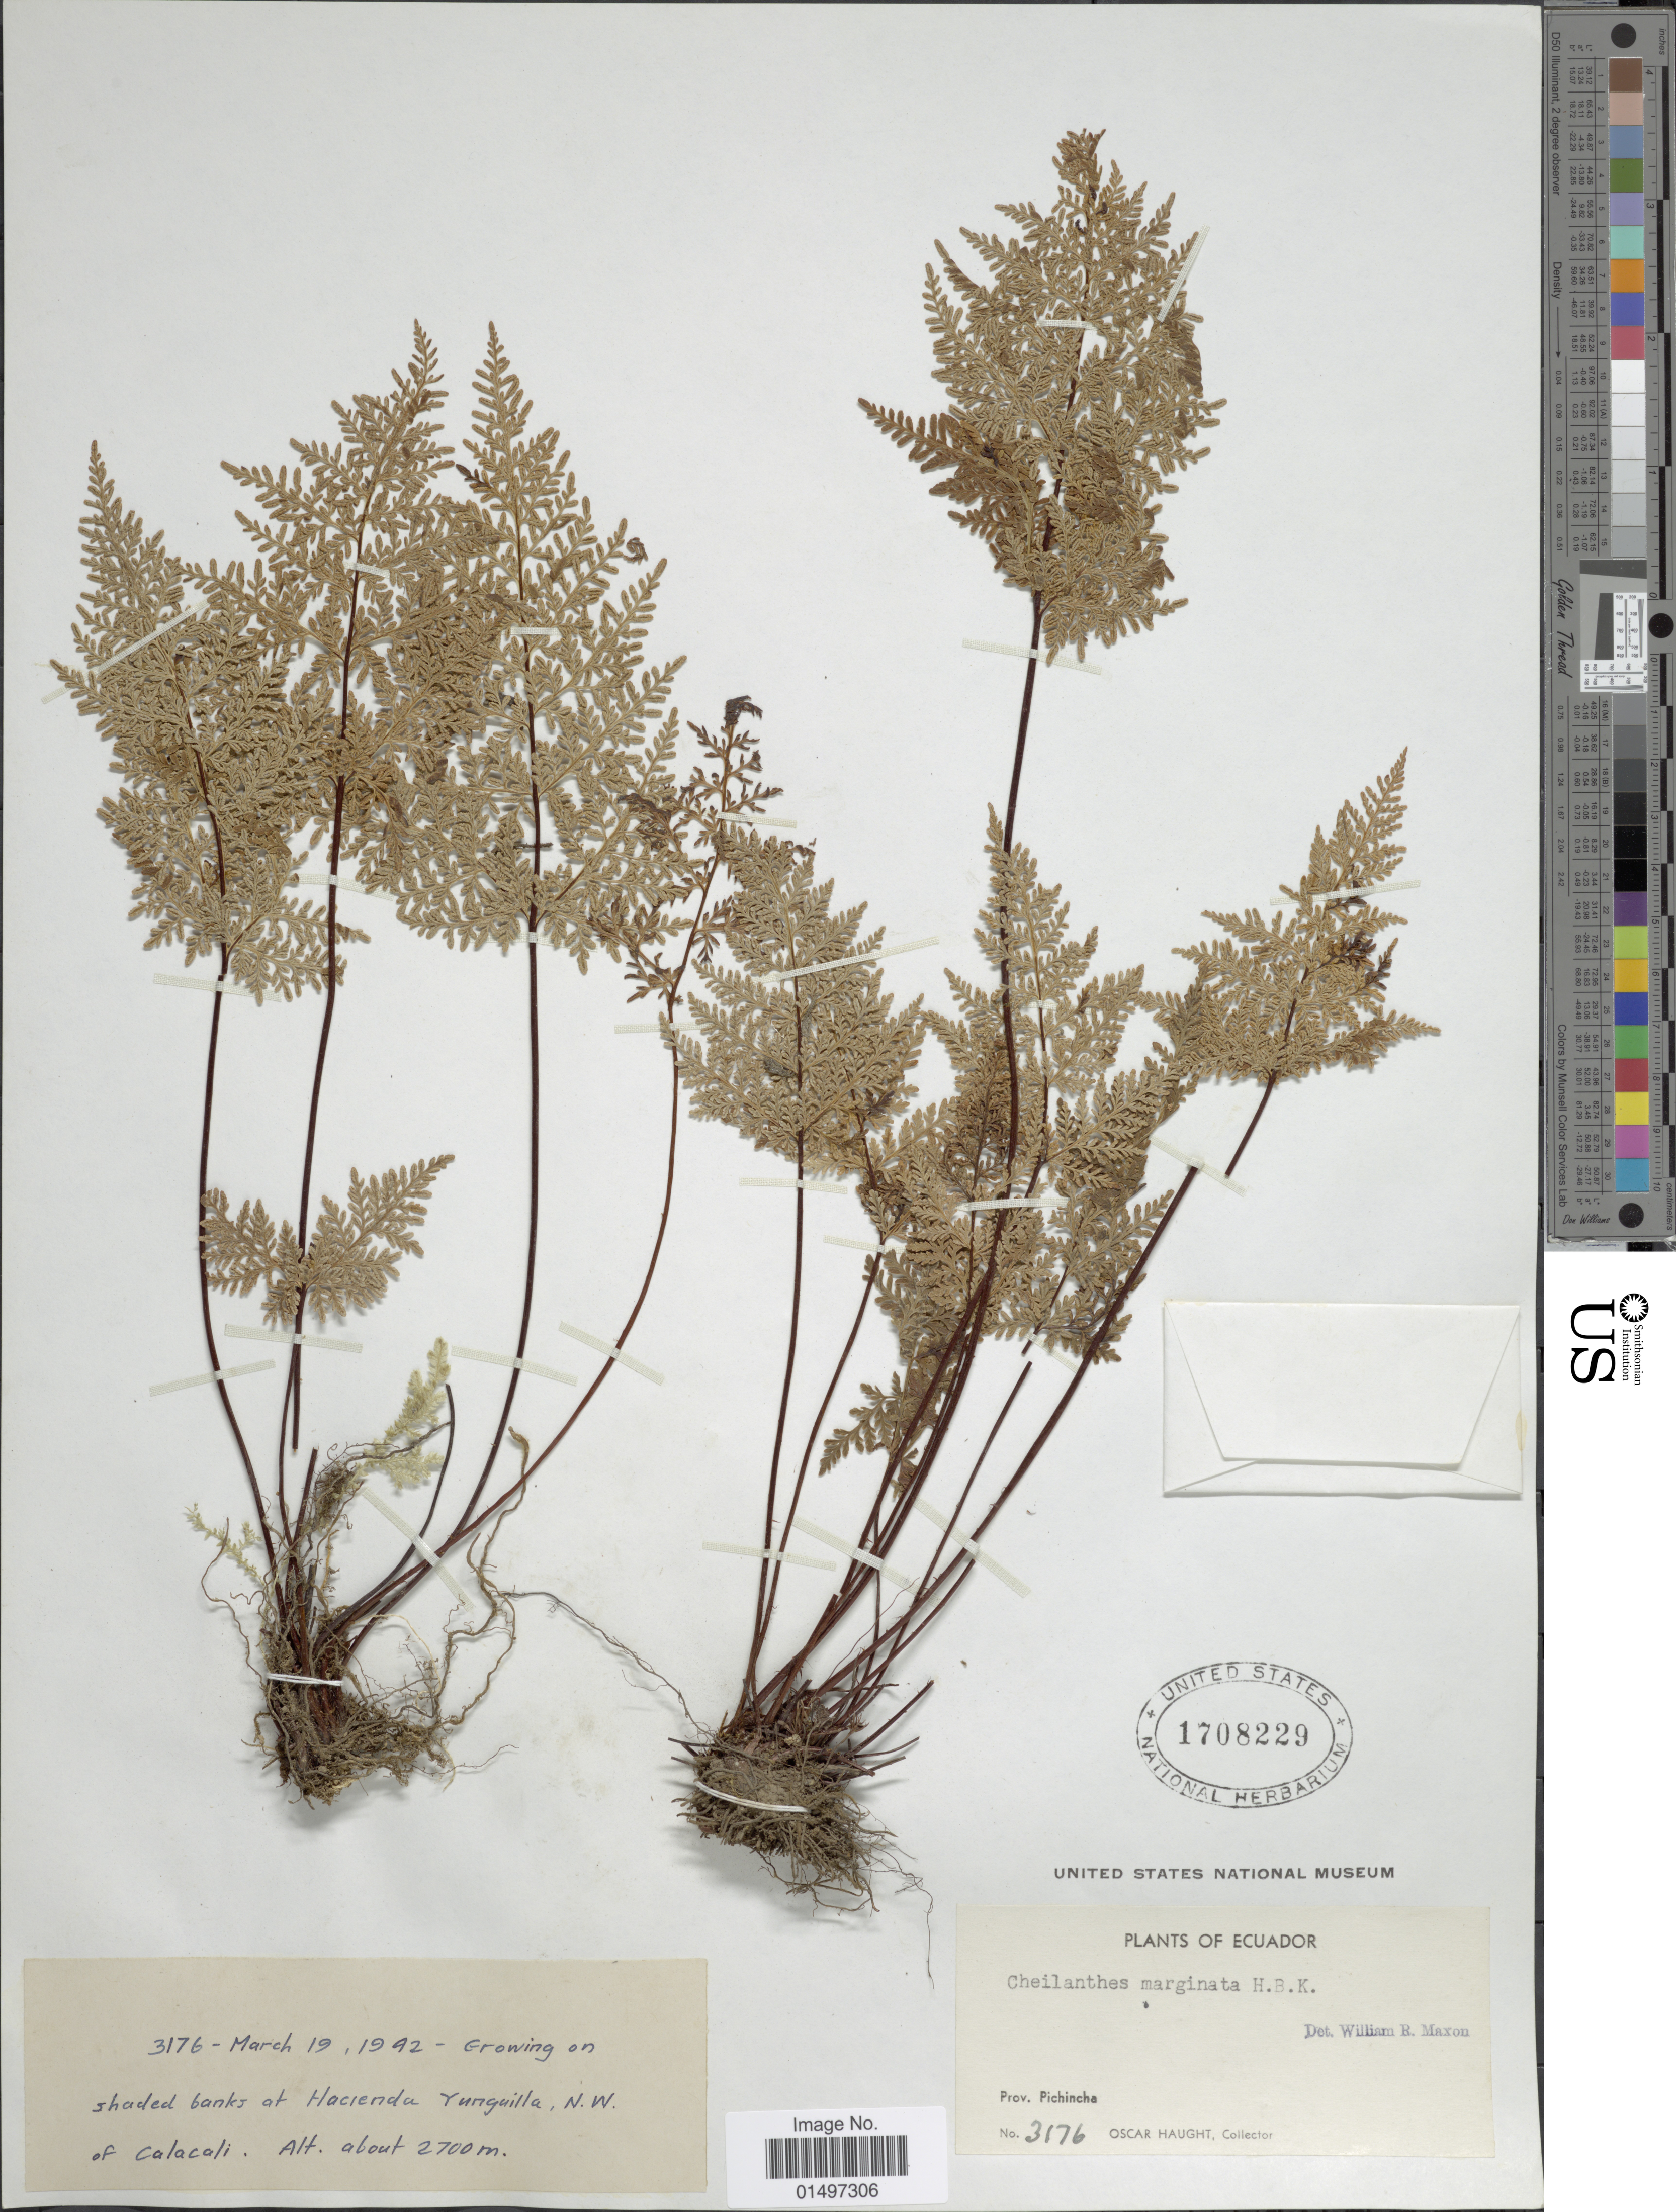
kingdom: Plantae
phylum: Tracheophyta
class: Polypodiopsida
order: Polypodiales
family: Pteridaceae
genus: Gaga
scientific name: Gaga marginata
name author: (Kunth) Fay W. Li & Windham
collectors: O. L. Haught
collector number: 3176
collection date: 1942-03-19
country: Ecuador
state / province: Pichincha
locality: Hacienda Yunguilla, N. W. of Calacali. Prov. Pichincha.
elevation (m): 2700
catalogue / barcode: US 1708229